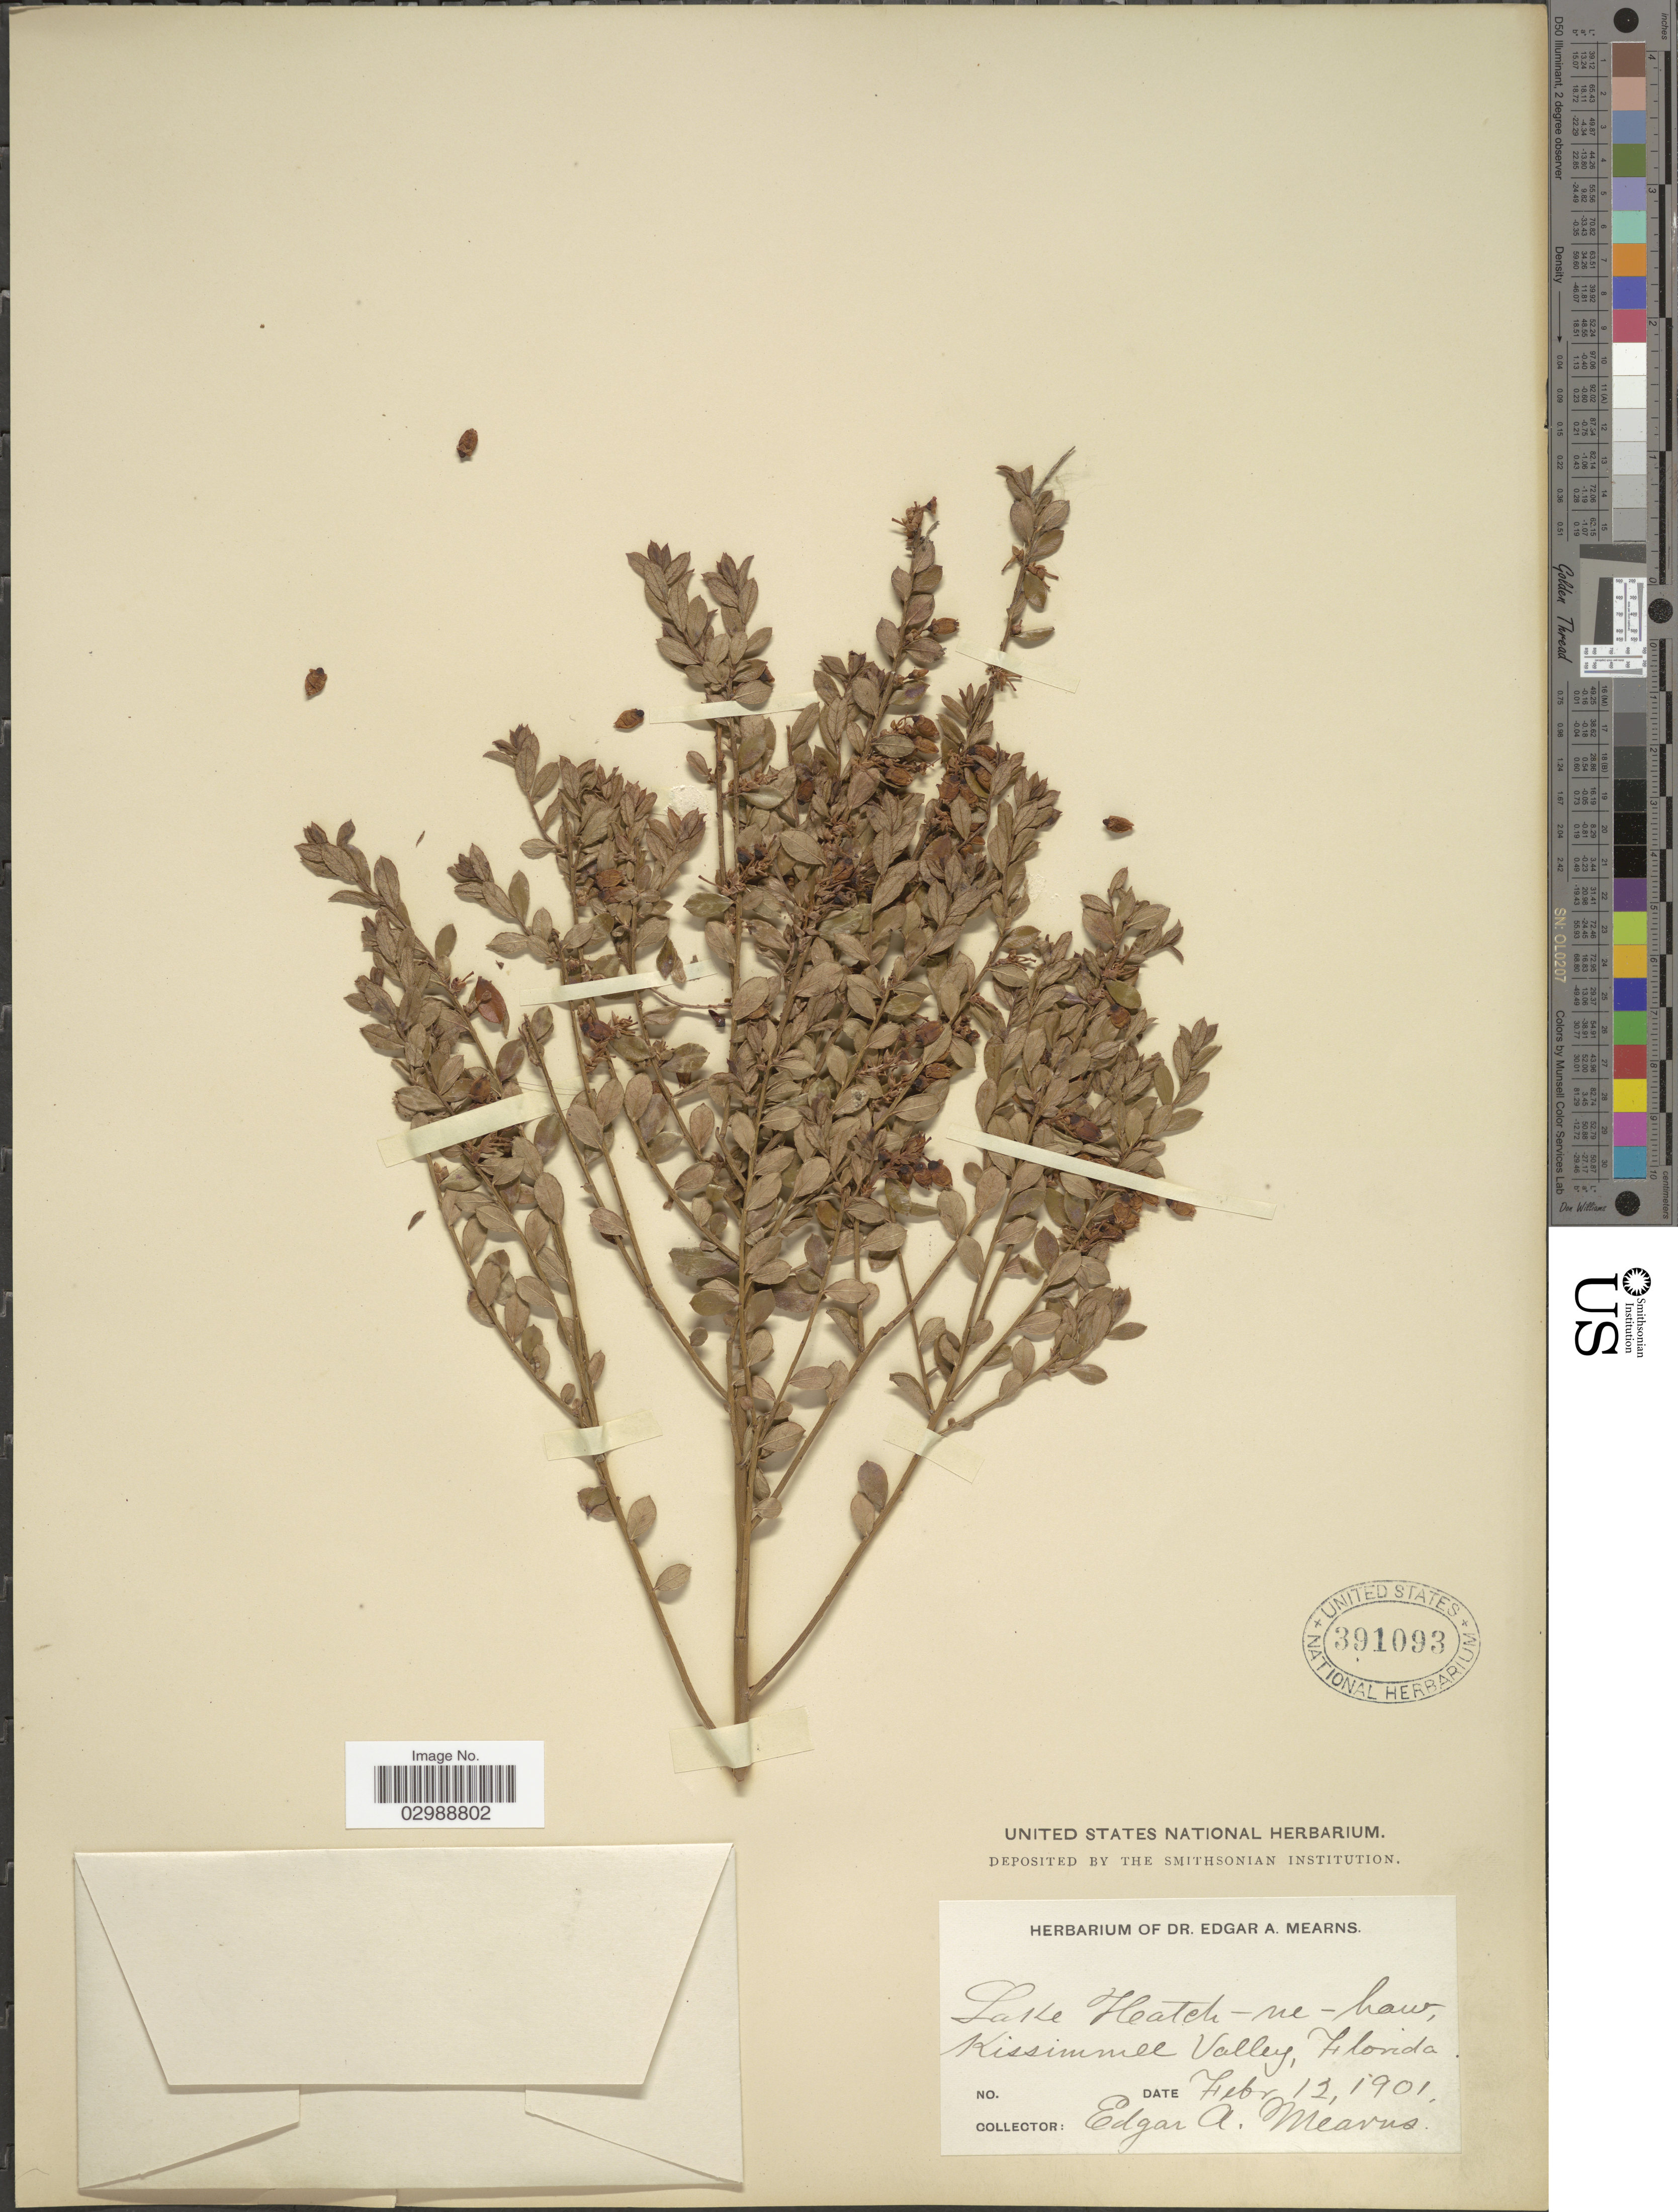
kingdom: Plantae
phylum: Tracheophyta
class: Magnoliopsida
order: Ericales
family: Ericaceae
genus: Vaccinium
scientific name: Vaccinium nitidum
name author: Andrews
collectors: E. A. Mearns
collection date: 1901-02-12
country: United States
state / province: Florida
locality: Kissimmee Valley.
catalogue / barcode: US 391093